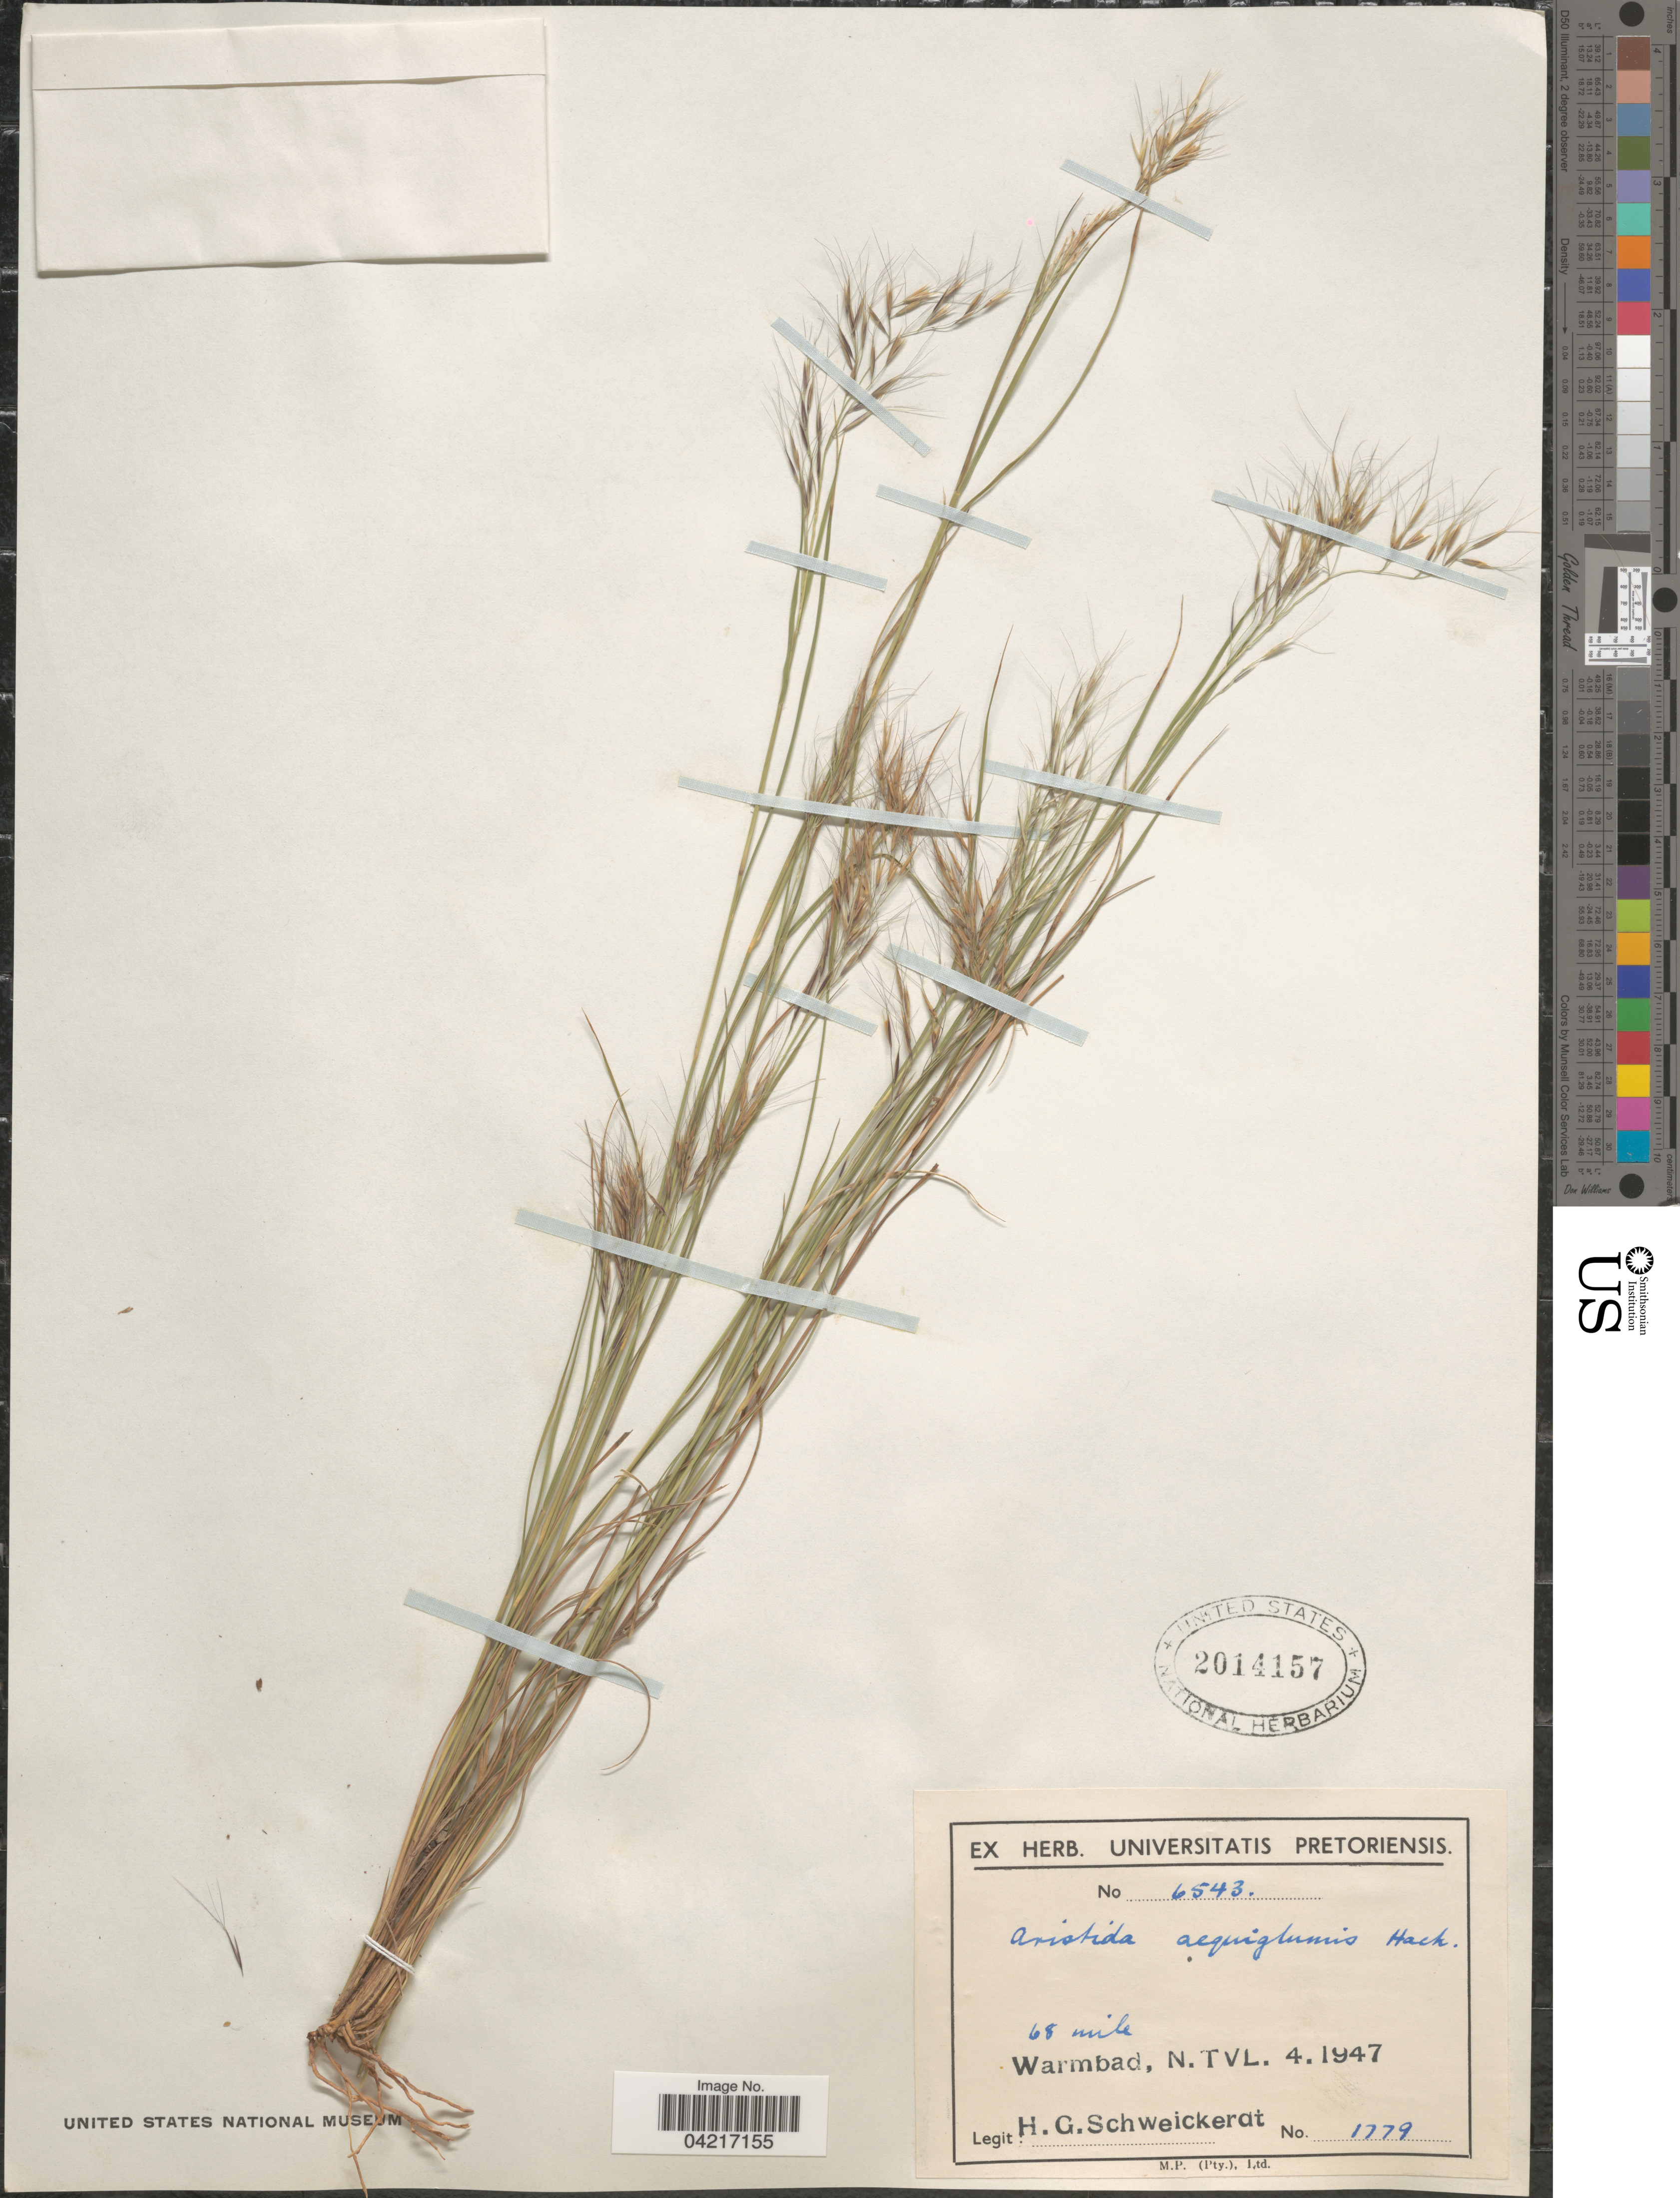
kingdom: Plantae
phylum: Tracheophyta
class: Liliopsida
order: Poales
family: Poaceae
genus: Aristida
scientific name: Aristida aequiglumis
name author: Hack. in Schinz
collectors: H. Schweickerdt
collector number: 1779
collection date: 1947-04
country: South Africa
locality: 68 mile Warmbad, N. TVL.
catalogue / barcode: US 2014157